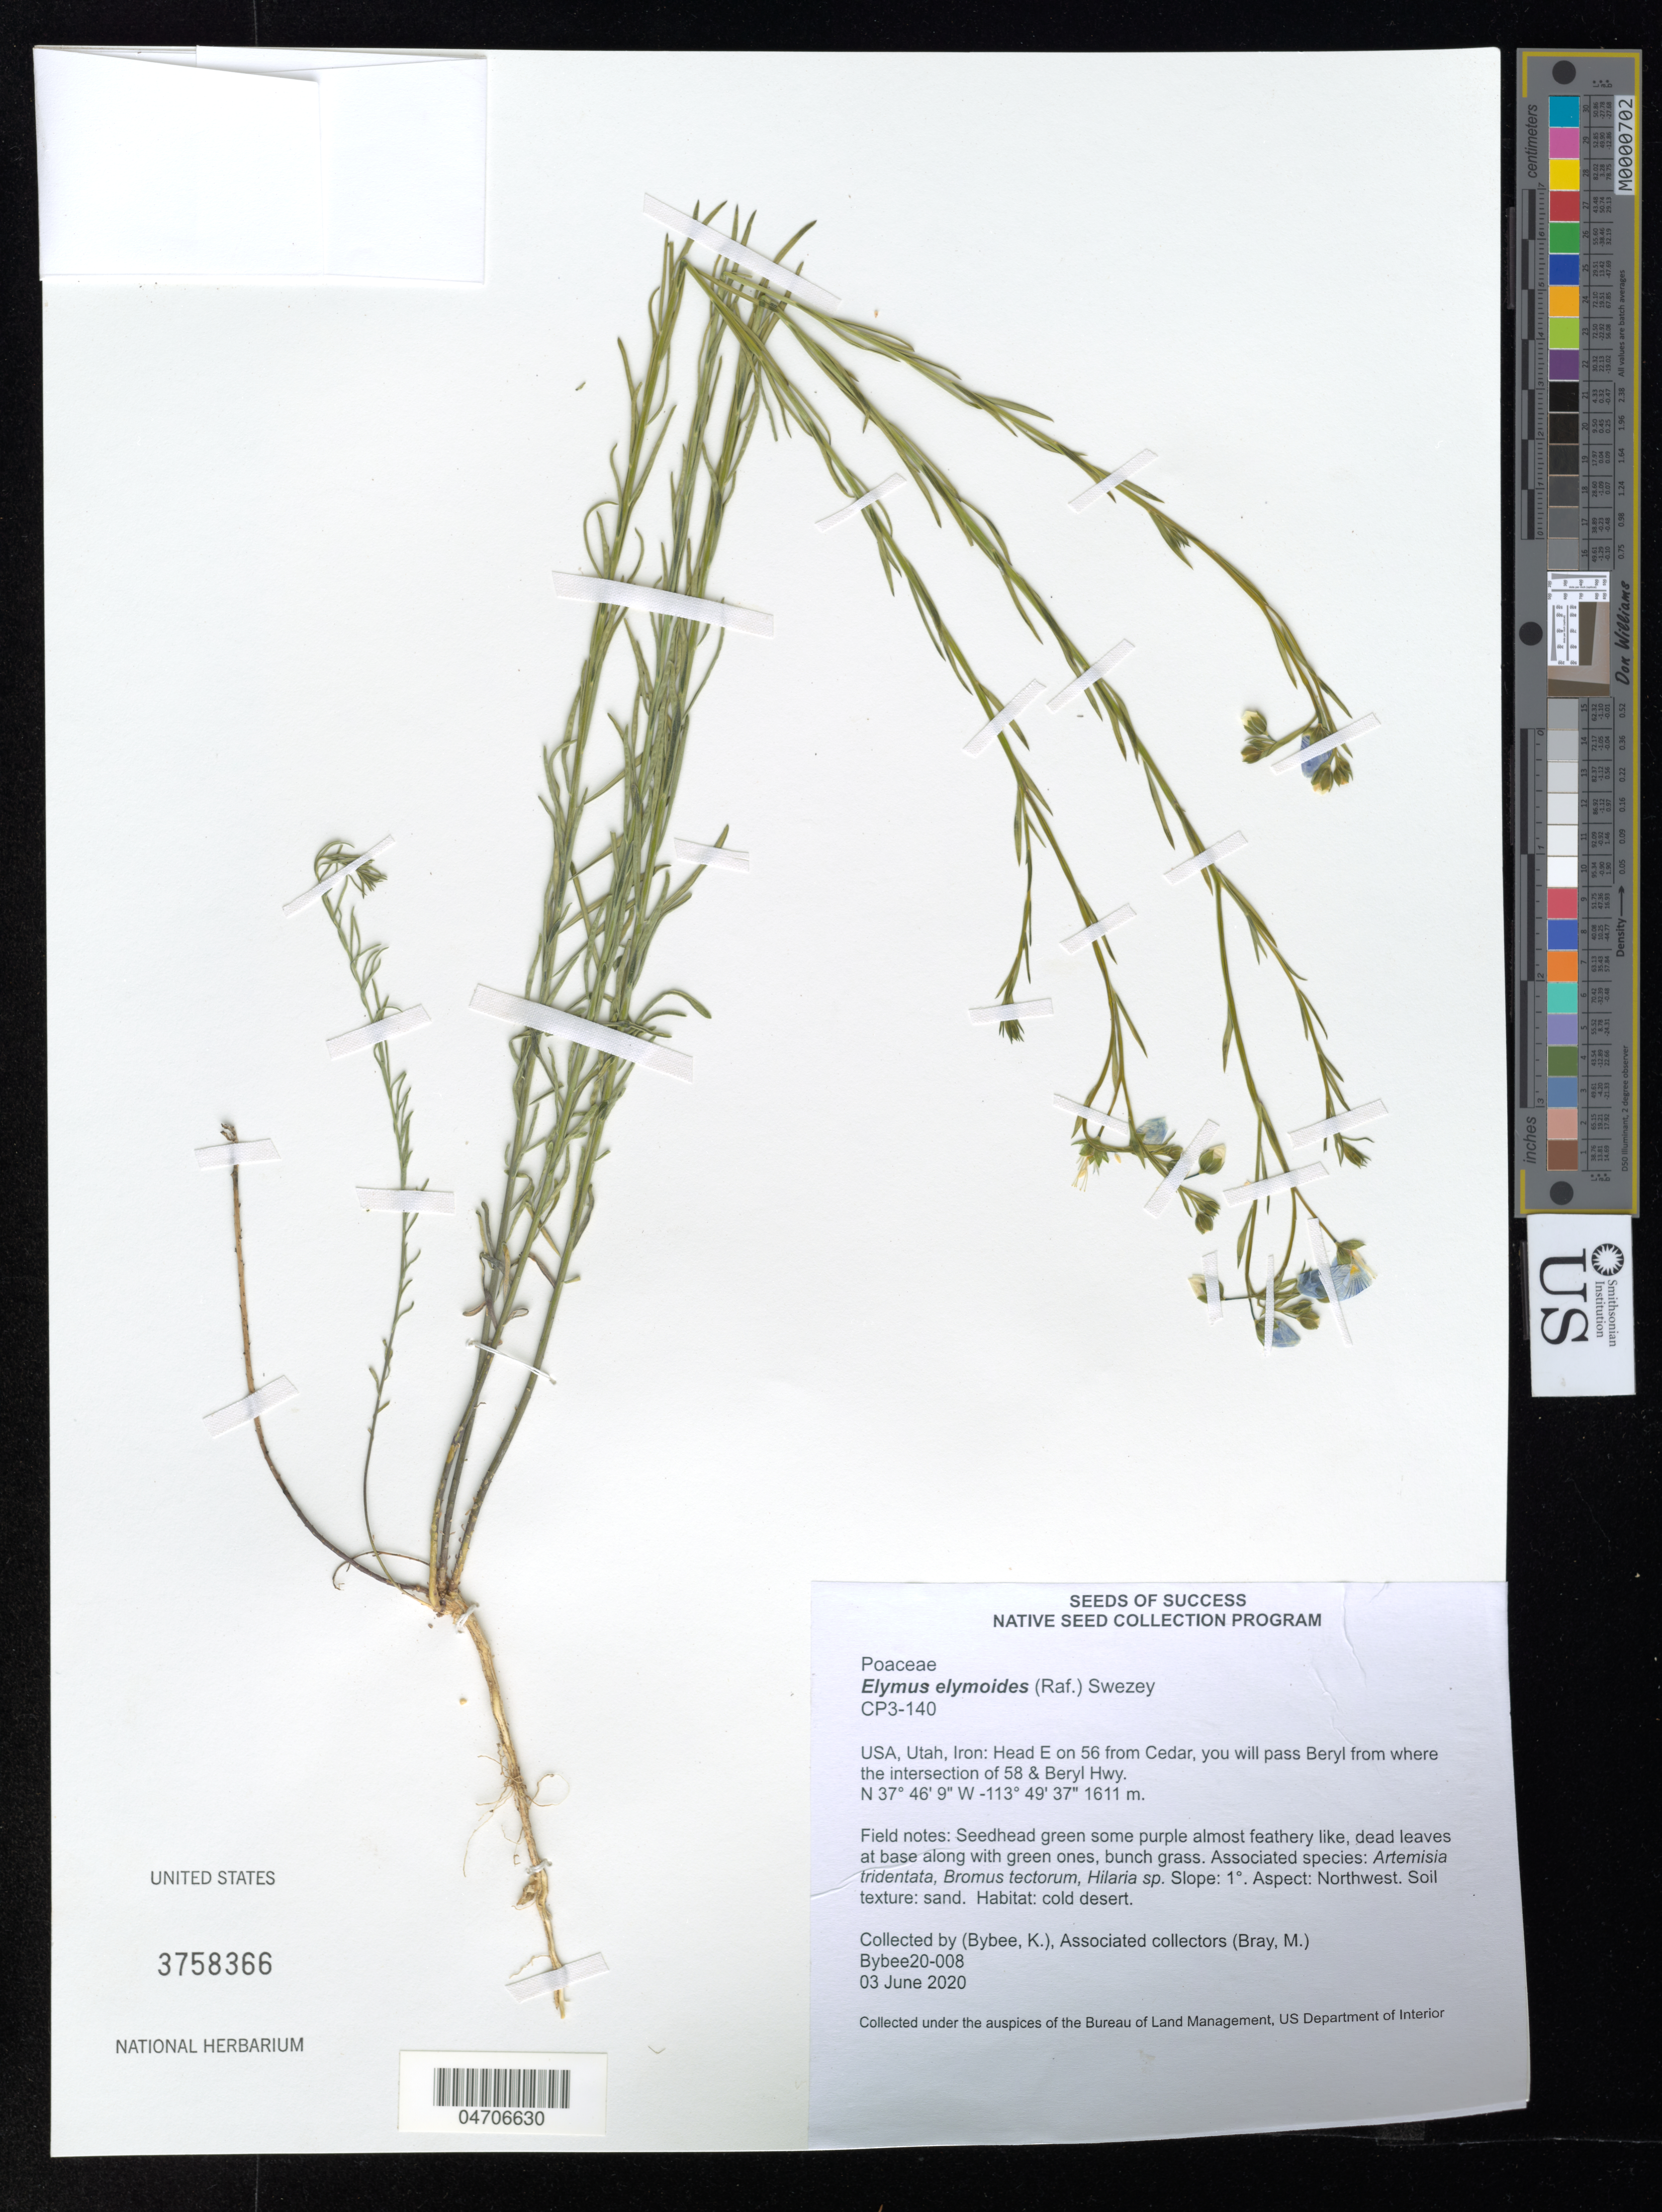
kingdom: Plantae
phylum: Tracheophyta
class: Liliopsida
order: Poales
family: Poaceae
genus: Elymus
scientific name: Elymus elymoides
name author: (Raf.) Swezey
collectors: C. Quadros & F. Torchelsen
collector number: Bybee20-008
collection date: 2020-06-03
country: United States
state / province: Utah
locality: Iron: Head E on 56 from Cedar, you will pass Beryl from where the intersection of 58 & Beryl Hwy.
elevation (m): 1611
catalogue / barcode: US 3758366